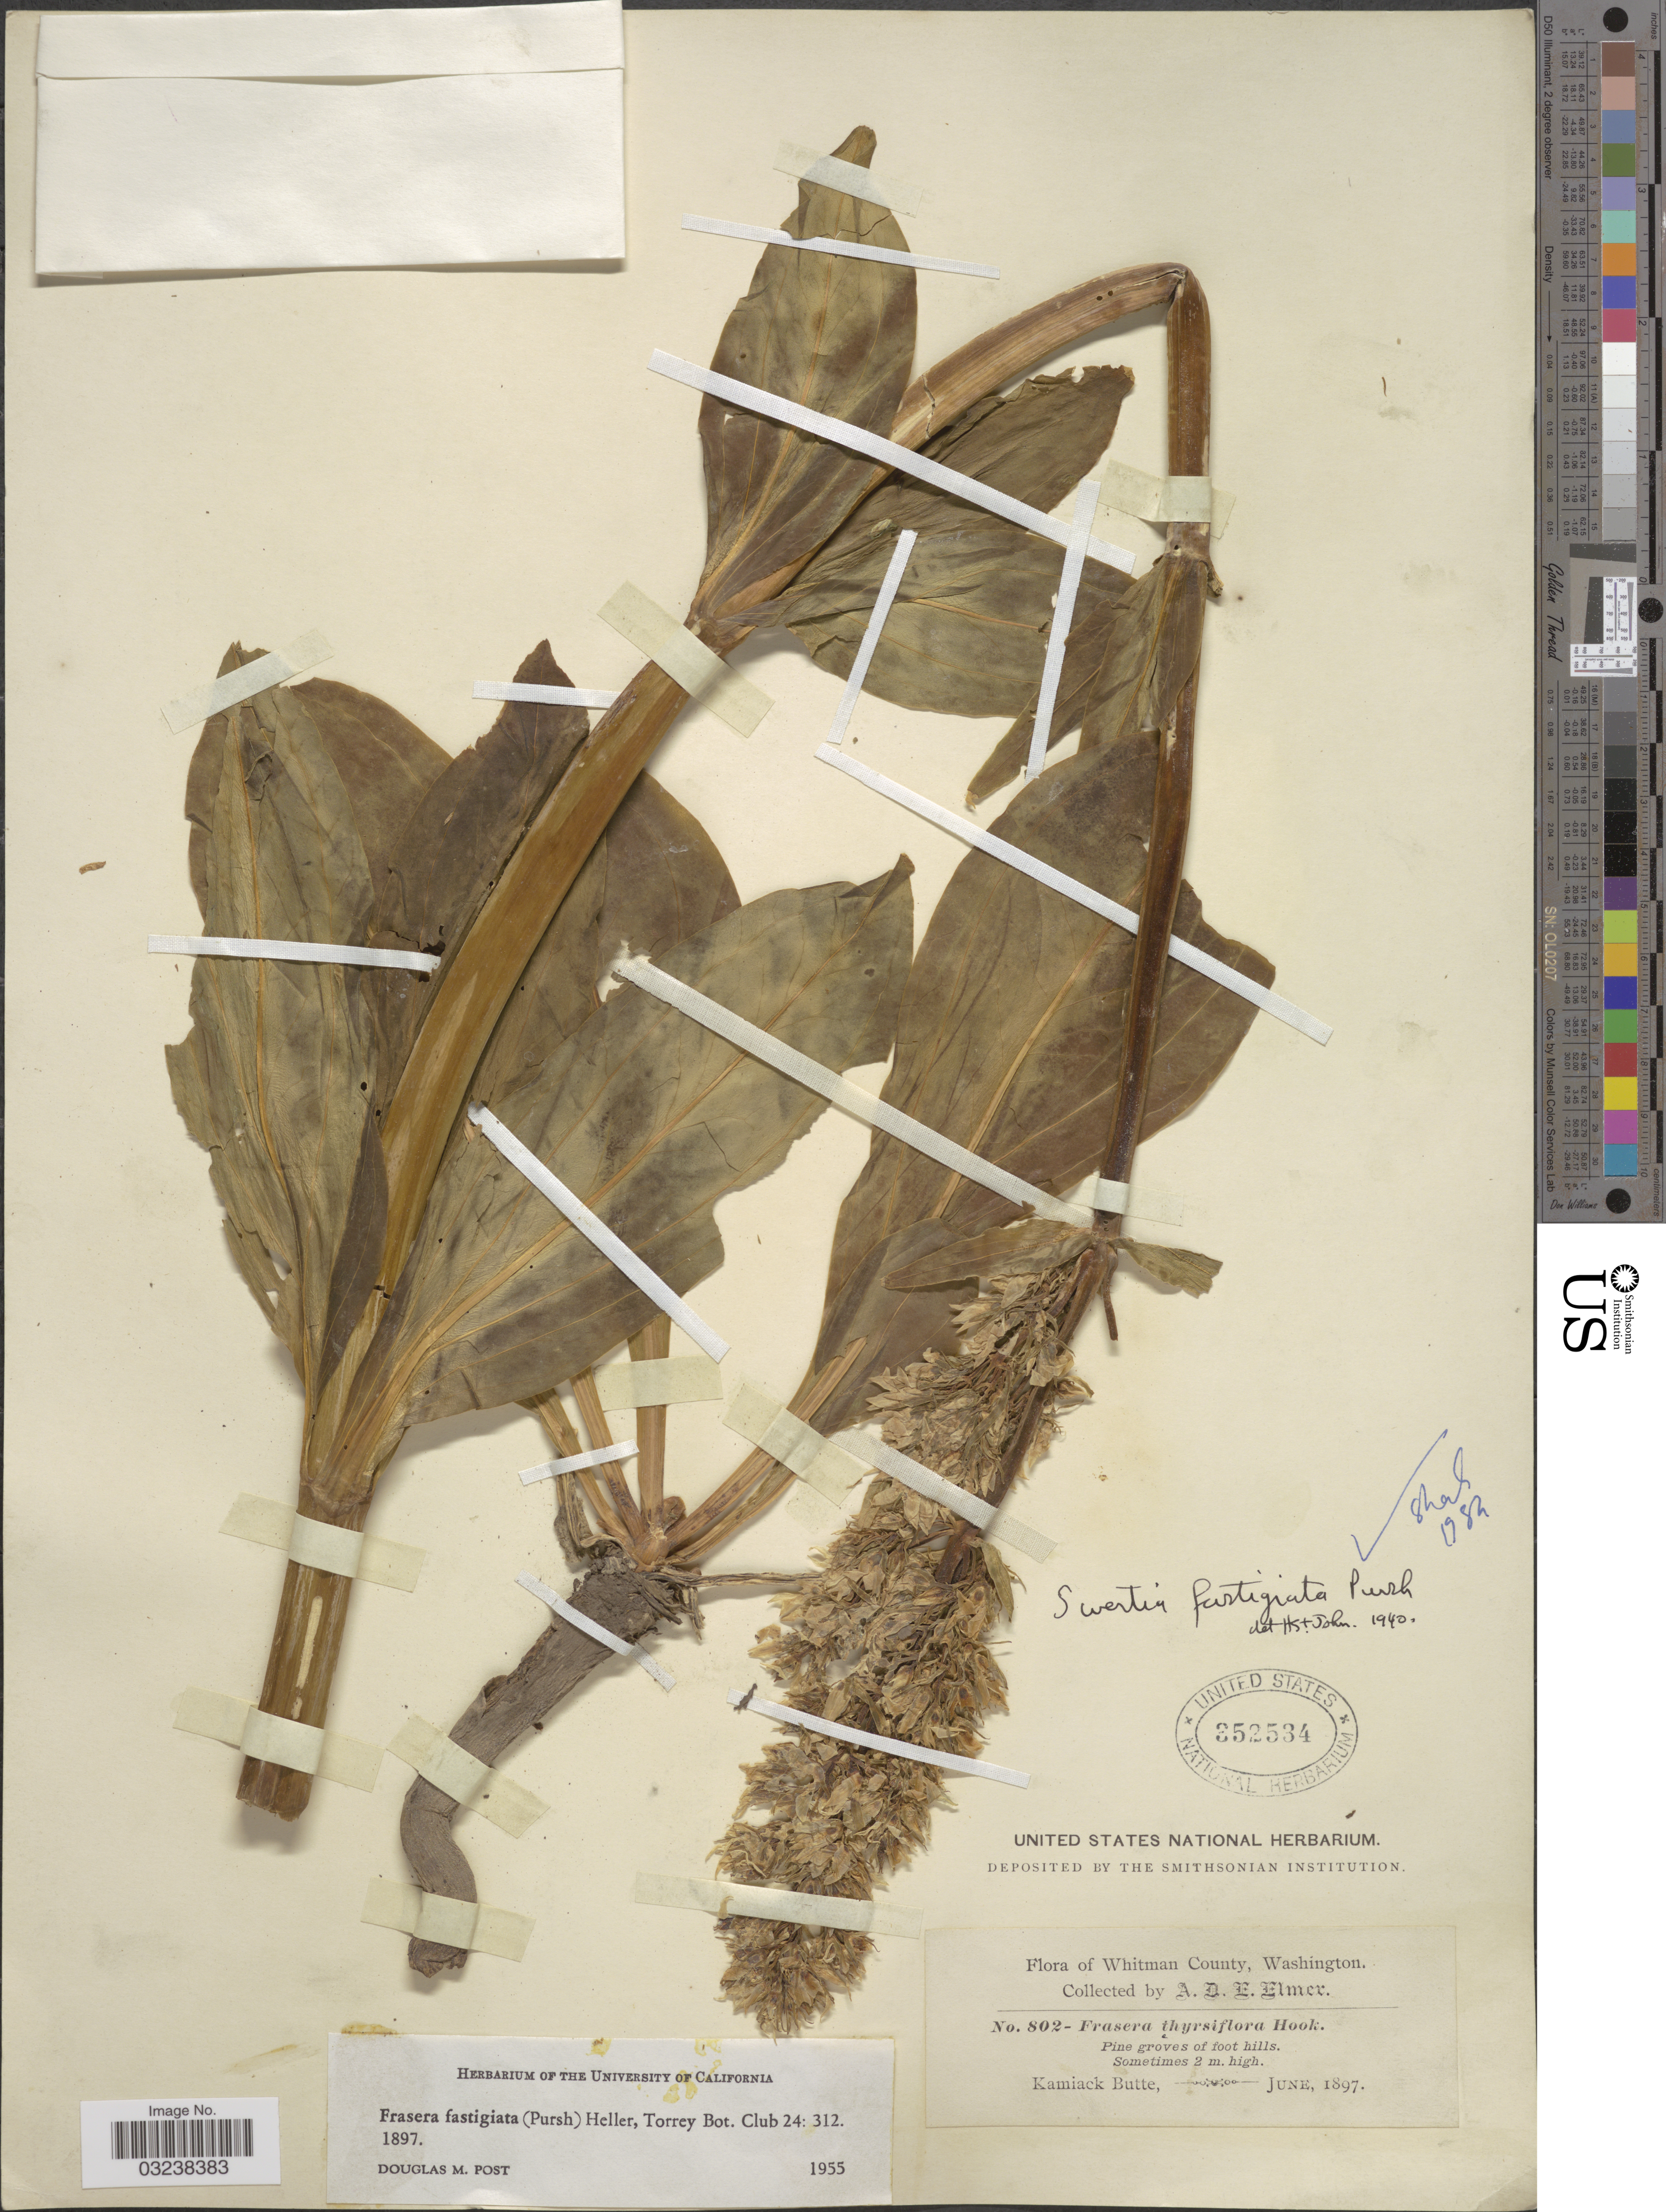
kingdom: Plantae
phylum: Tracheophyta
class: Magnoliopsida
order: Gentianales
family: Gentianaceae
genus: Swertia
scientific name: Swertia fastigiata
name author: Pursh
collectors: A. D. E. Elmer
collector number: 802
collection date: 1897-06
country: United States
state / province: Washington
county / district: Whitman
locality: Whitman County. Pine groves of foot hills. Kamiack Butte.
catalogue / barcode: US 352534